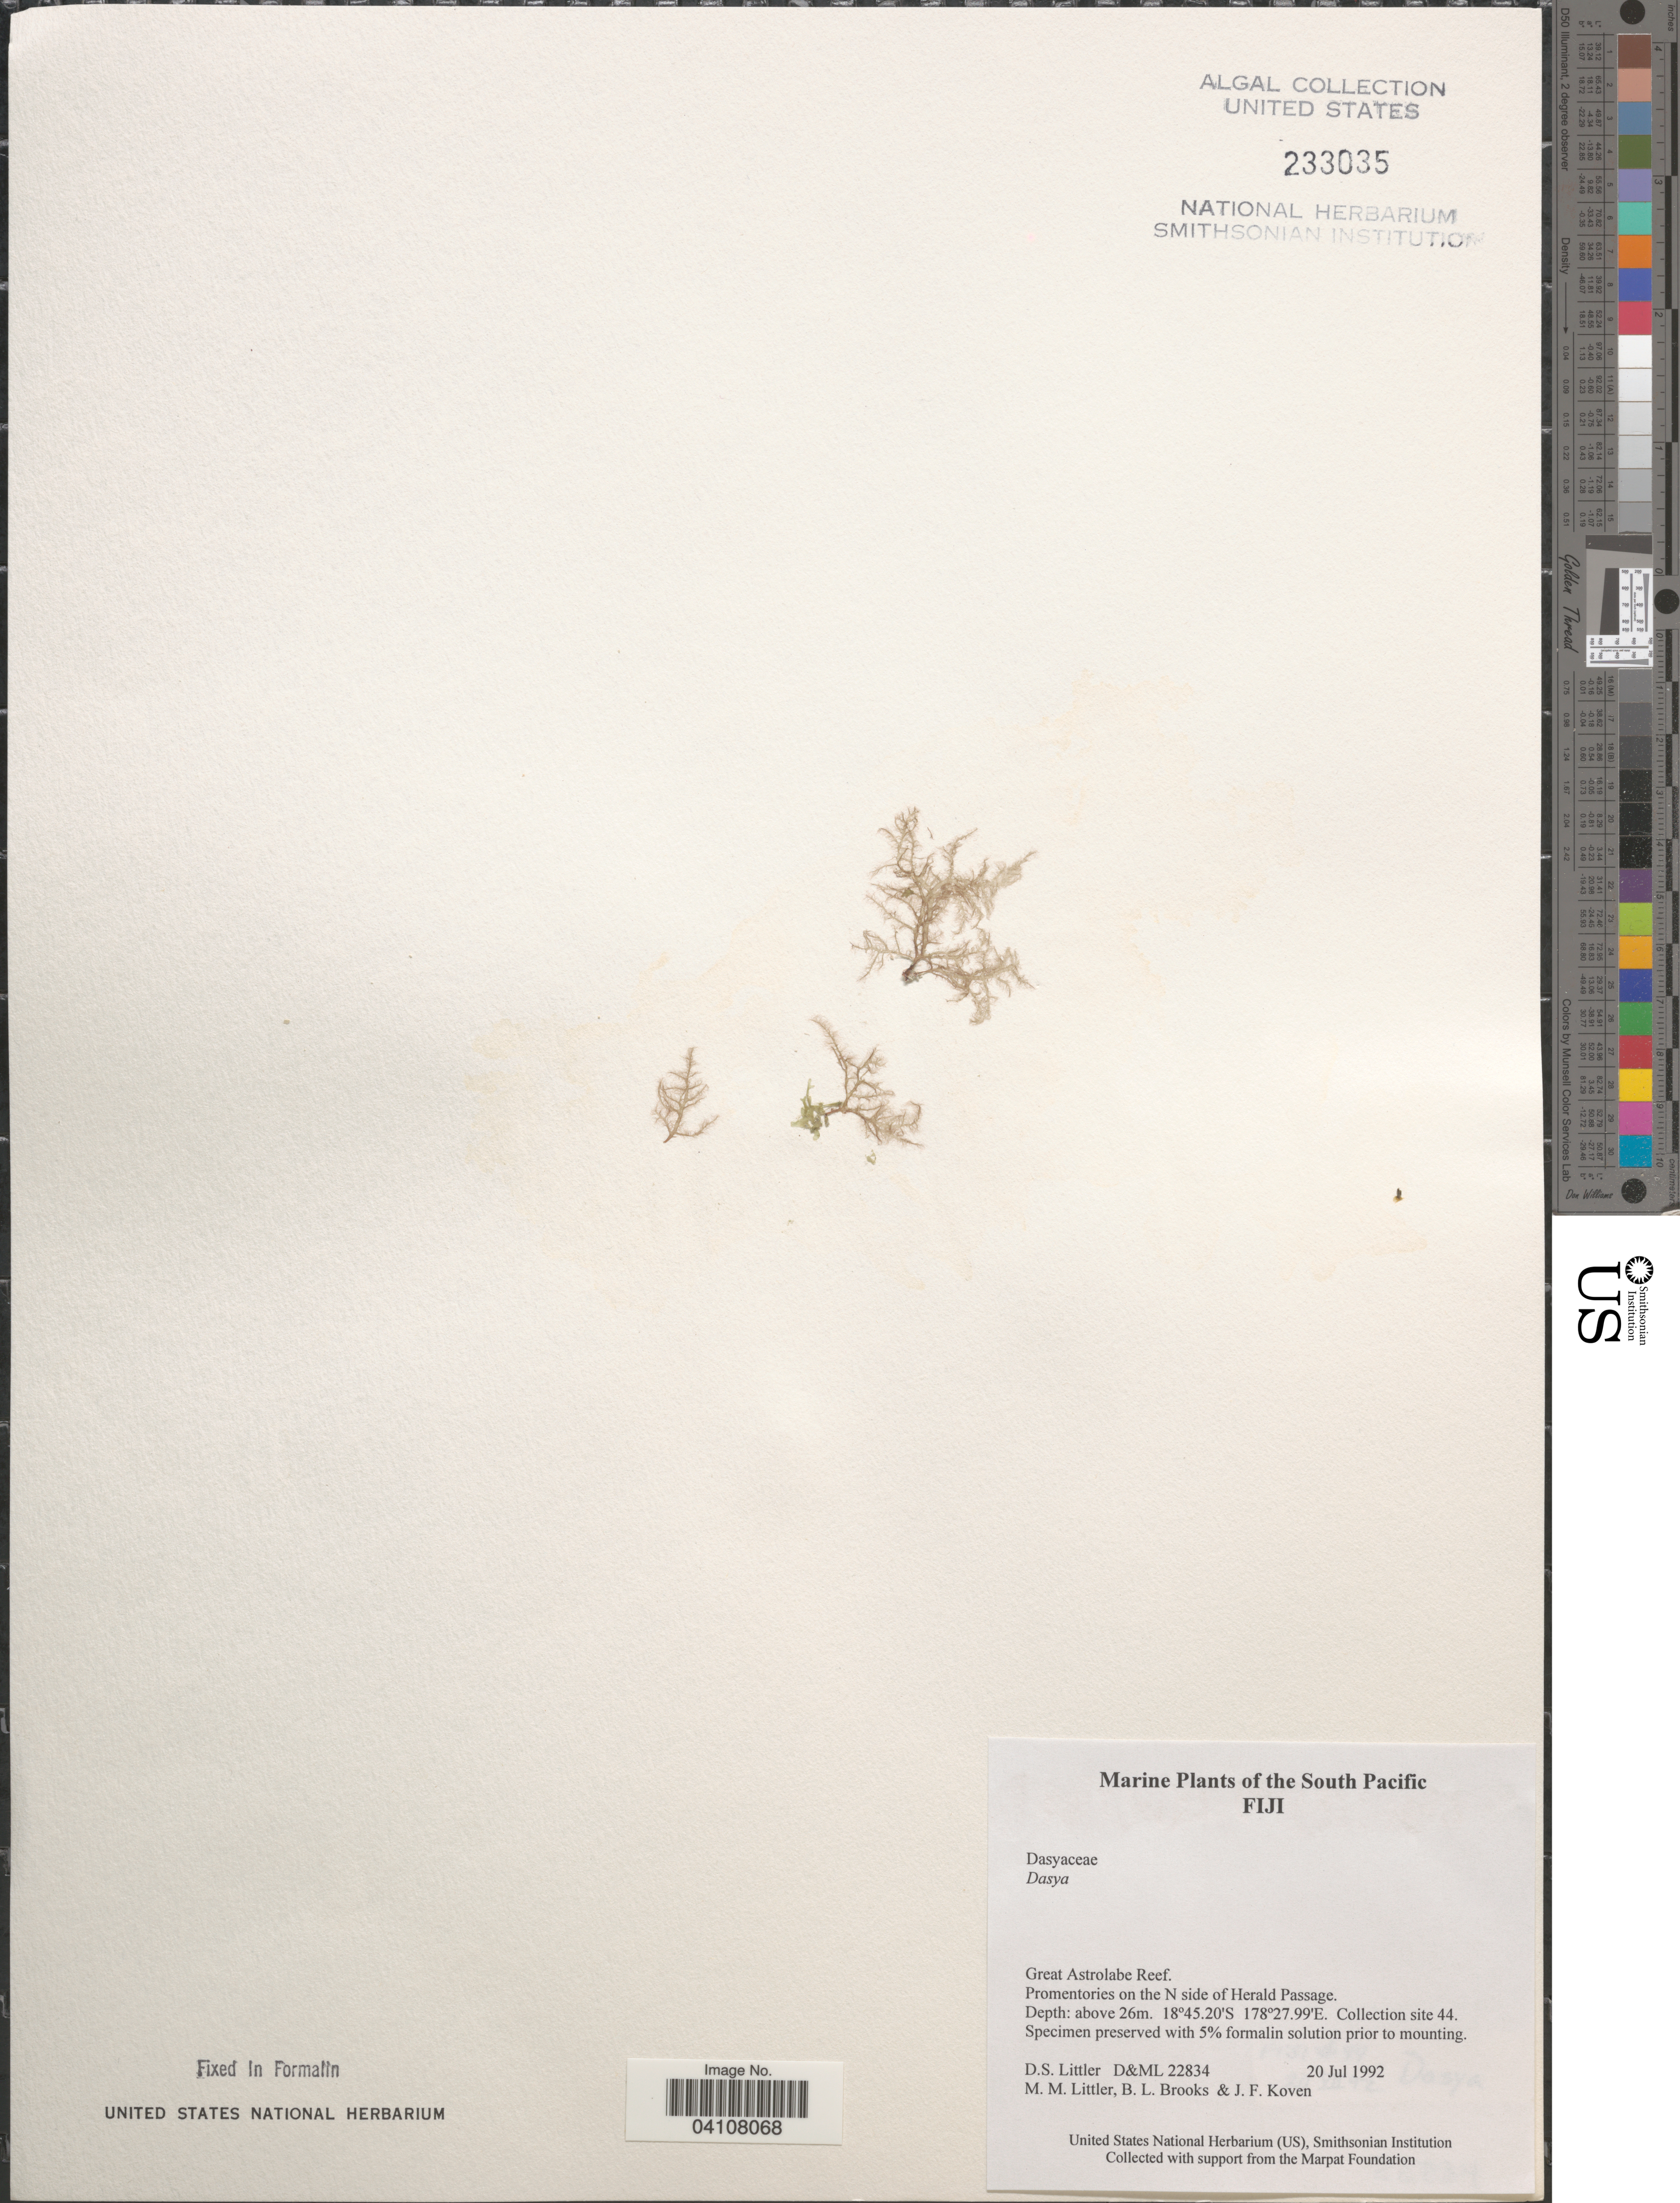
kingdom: Plantae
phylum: Rhodophyta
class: Florideophyceae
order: Ceramiales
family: Dasyaceae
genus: Dasya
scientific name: Dasya sp.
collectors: D. S. Littler, B. Brooks & J. Koven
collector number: D&ML22834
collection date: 1992-07-20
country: Fiji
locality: The South Pacific. Great Astrolabe Reef. Promentories on the N side of Herald Passage. Collection site 44.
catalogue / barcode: US 233035